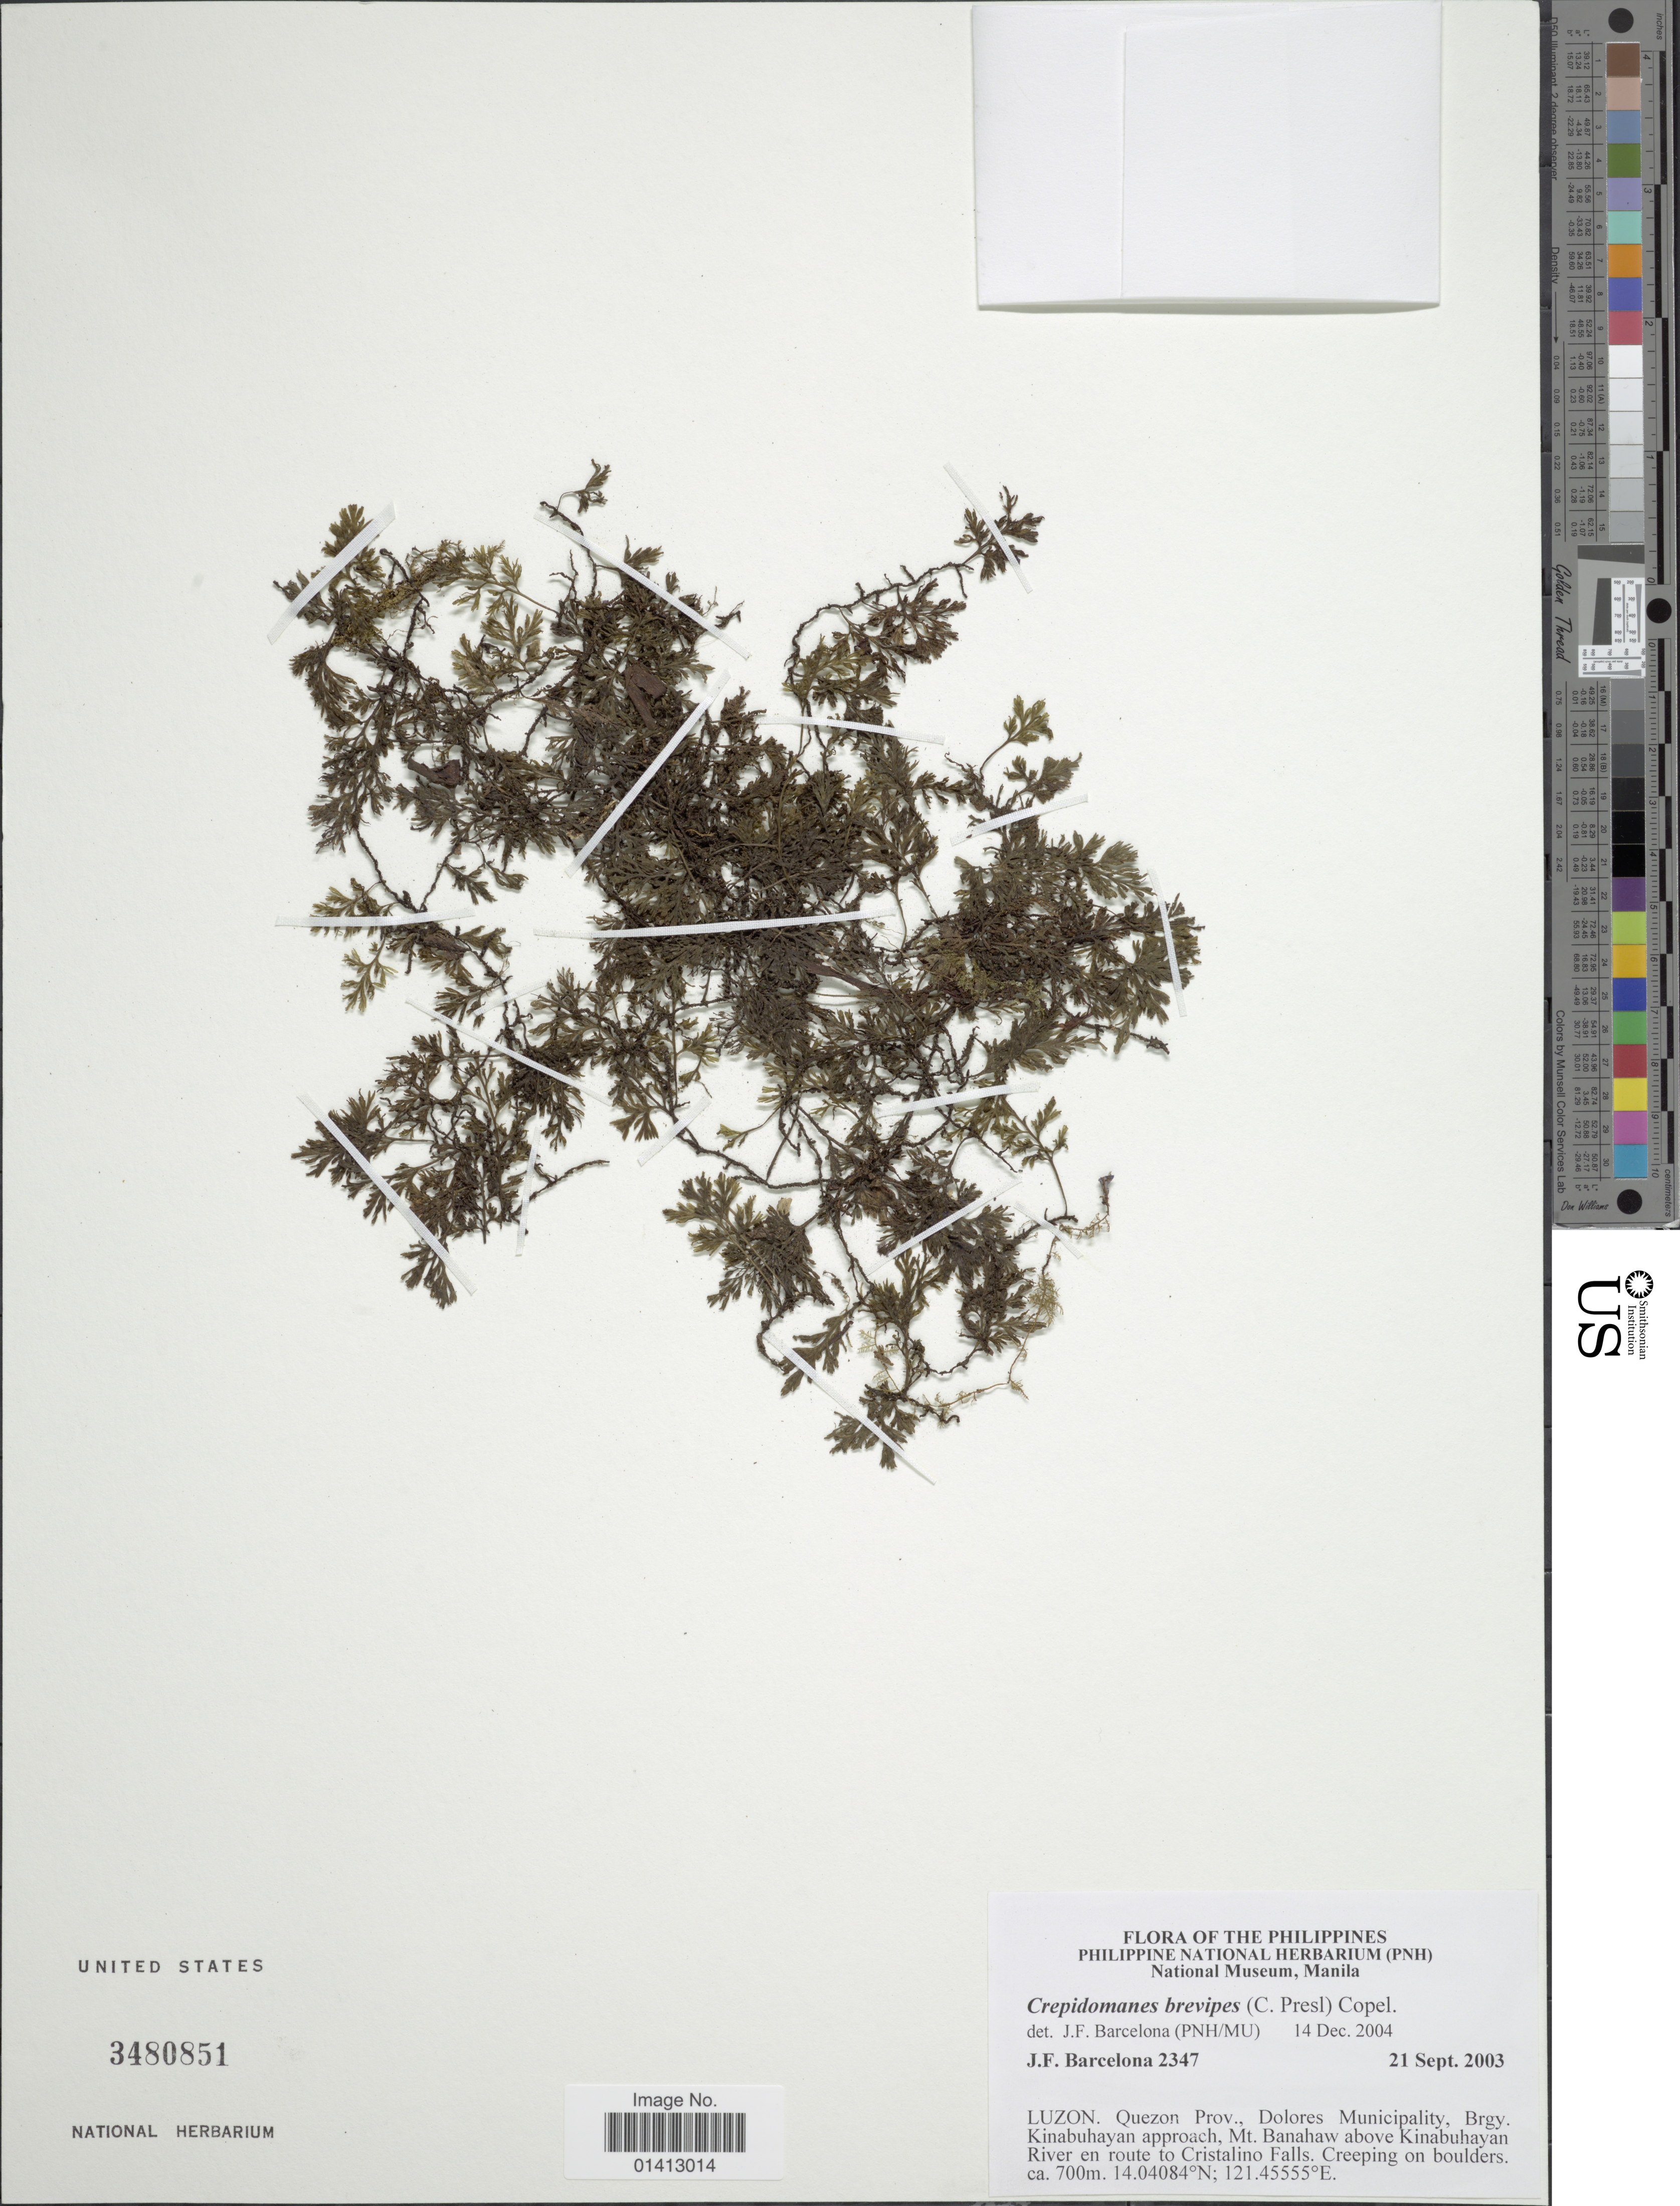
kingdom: Plantae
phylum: Tracheophyta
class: Polypodiopsida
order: Hymenophyllales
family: Hymenophyllaceae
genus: Crepidomanes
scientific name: Crepidomanes brevipes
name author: (C. Presl) Copel.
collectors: J. F. Barcelona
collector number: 2347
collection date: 2003-09-21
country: Philippines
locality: Luzon, Quezon Prov., Dolores Municipality, Brgy. Kinabuhayan approach, Mt Banahaw above Kinabuhayan River en route to Cristalino Falls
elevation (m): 700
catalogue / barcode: US 3480851